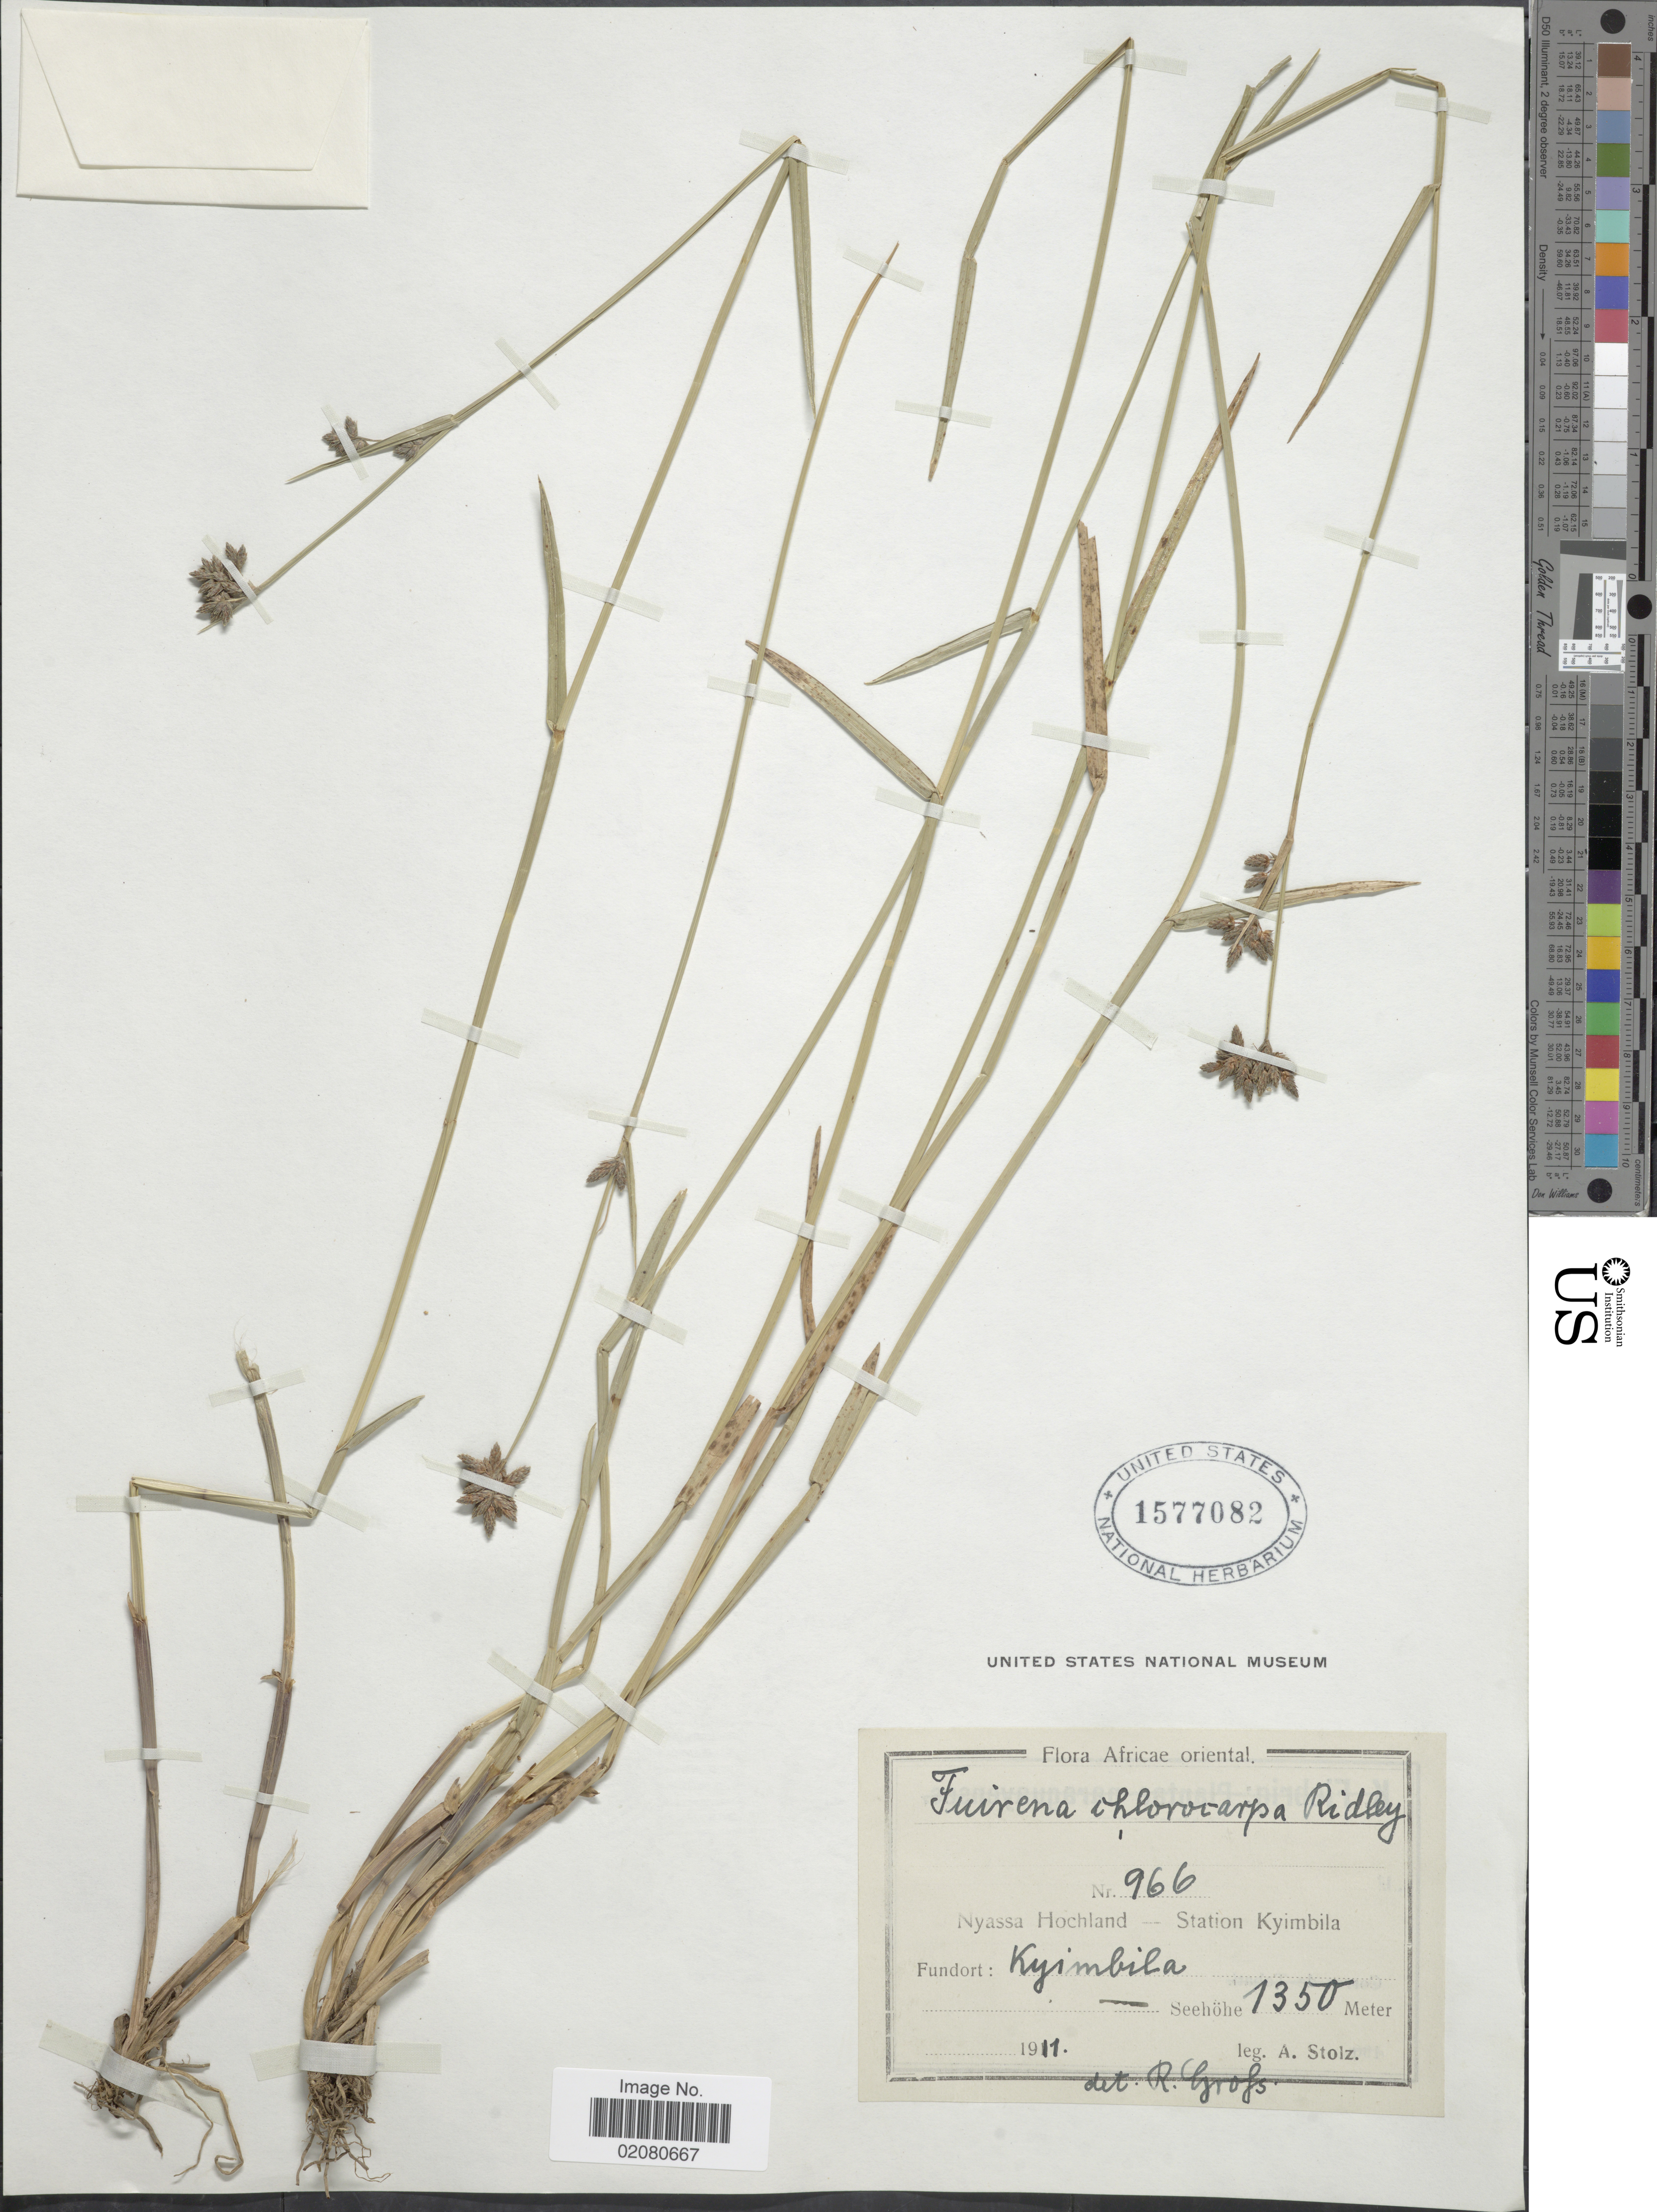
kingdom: Plantae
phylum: Tracheophyta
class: Liliopsida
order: Poales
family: Cyperaceae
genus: Fuirena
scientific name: Fuirena chlorocarpa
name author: Ridl.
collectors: A. Stolz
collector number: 966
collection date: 1911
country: Tanzania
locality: Nyassa Hochland - Station Kyimbila. Kyimbila.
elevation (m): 1350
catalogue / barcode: US 1577082